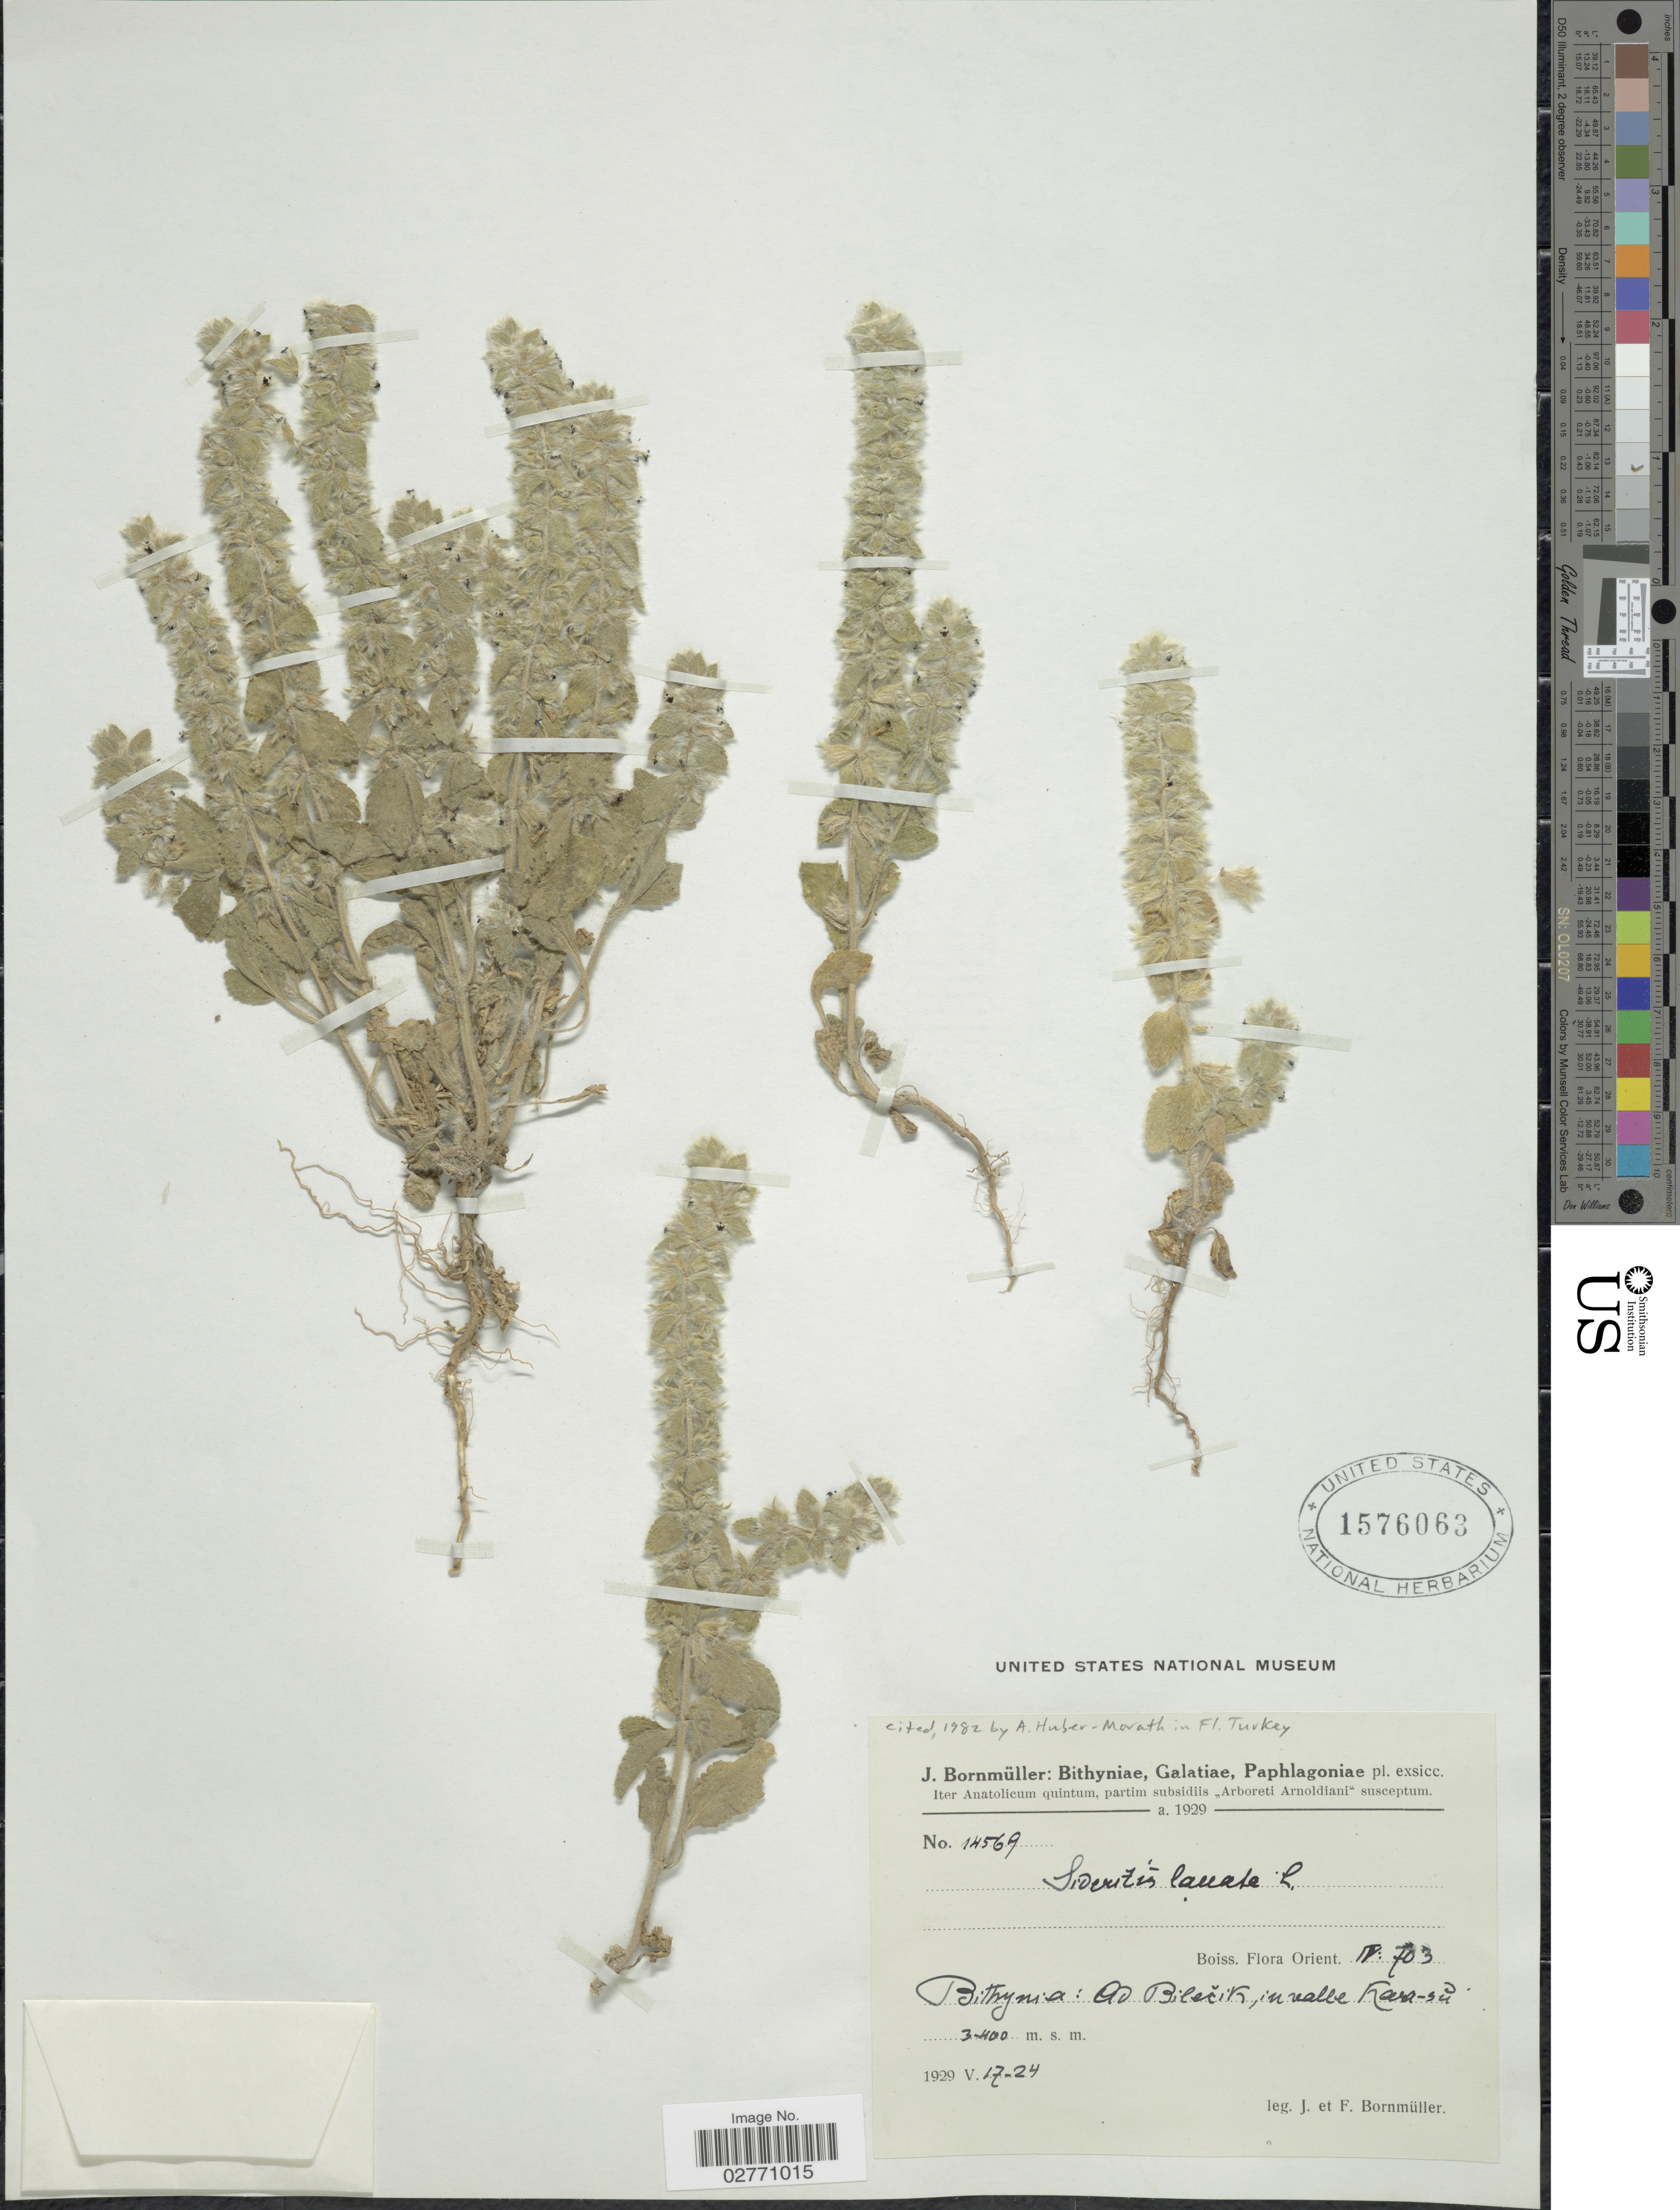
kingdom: Plantae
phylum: Tracheophyta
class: Magnoliopsida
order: Lamiales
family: Lamiaceae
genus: Sideritis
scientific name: Sideritis lanata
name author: L.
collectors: J. Bornmüller & F. Bornmüller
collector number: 14569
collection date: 1929-05-17/1929-05-24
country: Turkey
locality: Orient. Bithynia: Ad Bilecik, in vallee Kara-su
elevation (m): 300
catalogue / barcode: US 1576063